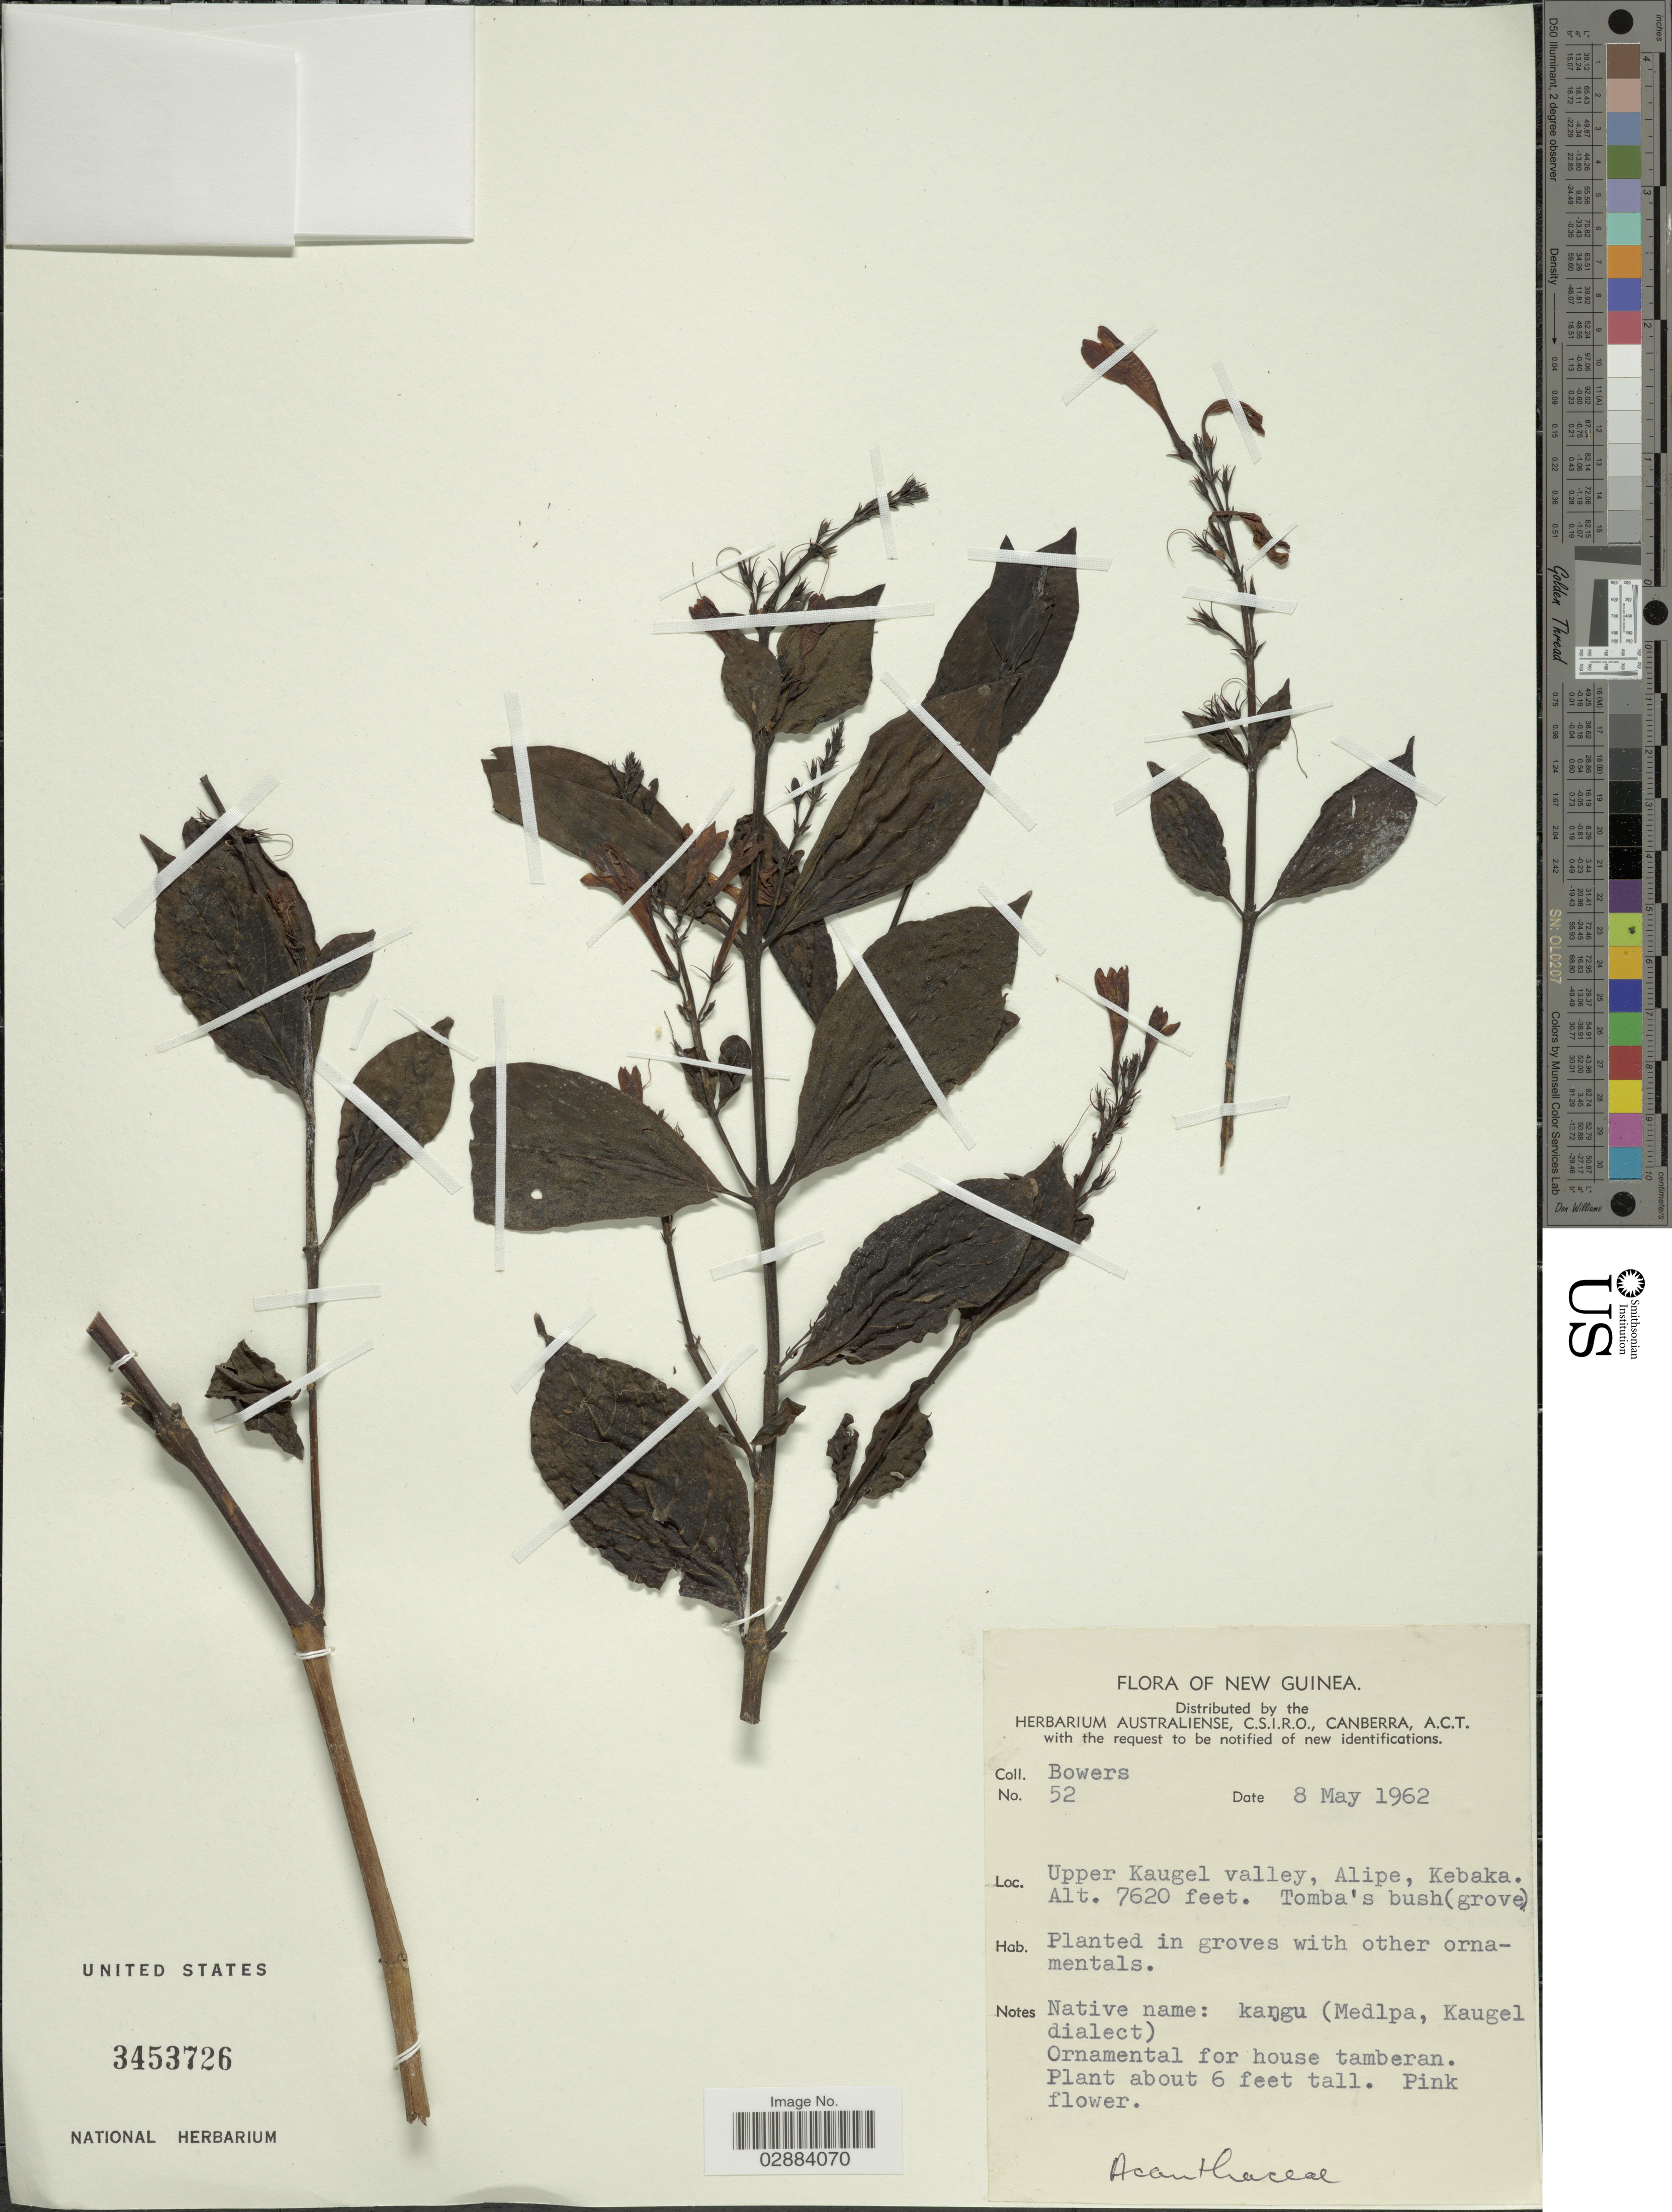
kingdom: Plantae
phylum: Tracheophyta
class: Magnoliopsida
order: Lamiales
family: Acanthaceae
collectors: -. Bowers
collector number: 52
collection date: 1962-05-08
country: Papua New Guinea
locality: New Guinea. Upper Kaugel valley, Alipe, Kebaka. Tomba's bush (grove).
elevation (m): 2323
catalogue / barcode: US 3453726